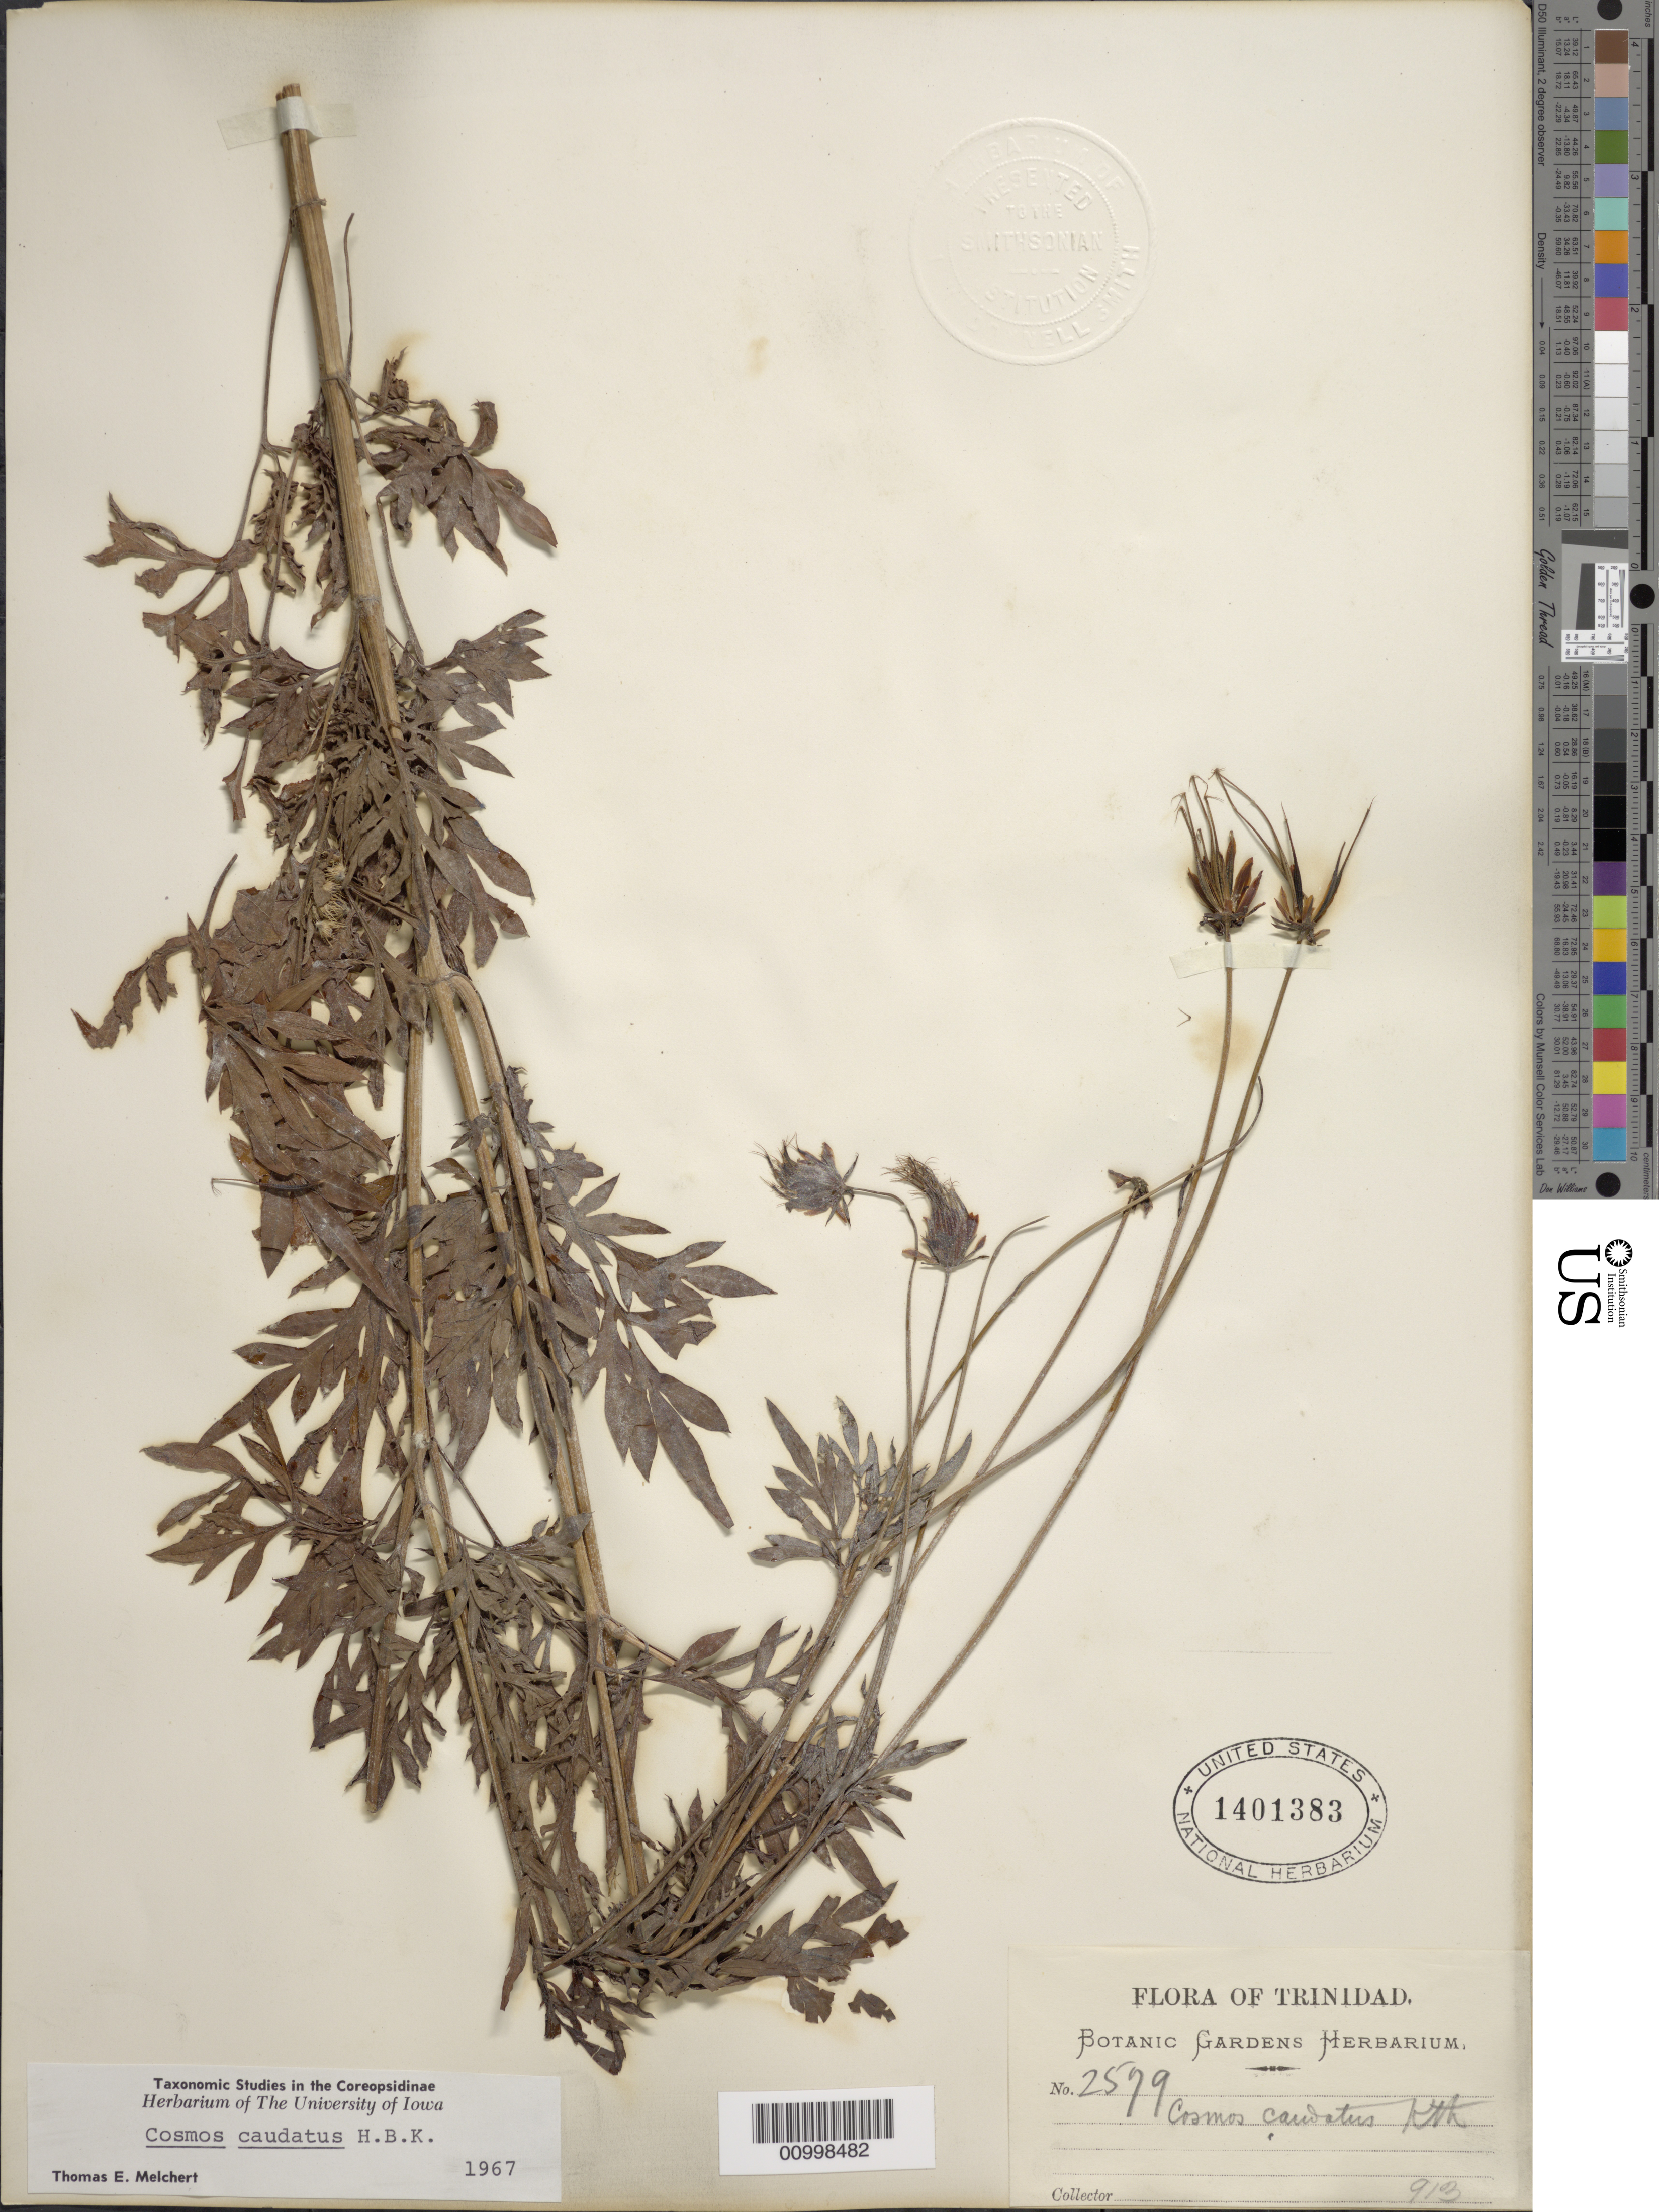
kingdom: Plantae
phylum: Tracheophyta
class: Magnoliopsida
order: Asterales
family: Asteraceae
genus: Cosmos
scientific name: Cosmos caudatus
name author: Kunth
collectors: Botanic Gardens Herbarium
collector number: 2579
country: Trinidad and Tobago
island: Trinidad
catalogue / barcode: US 1401383